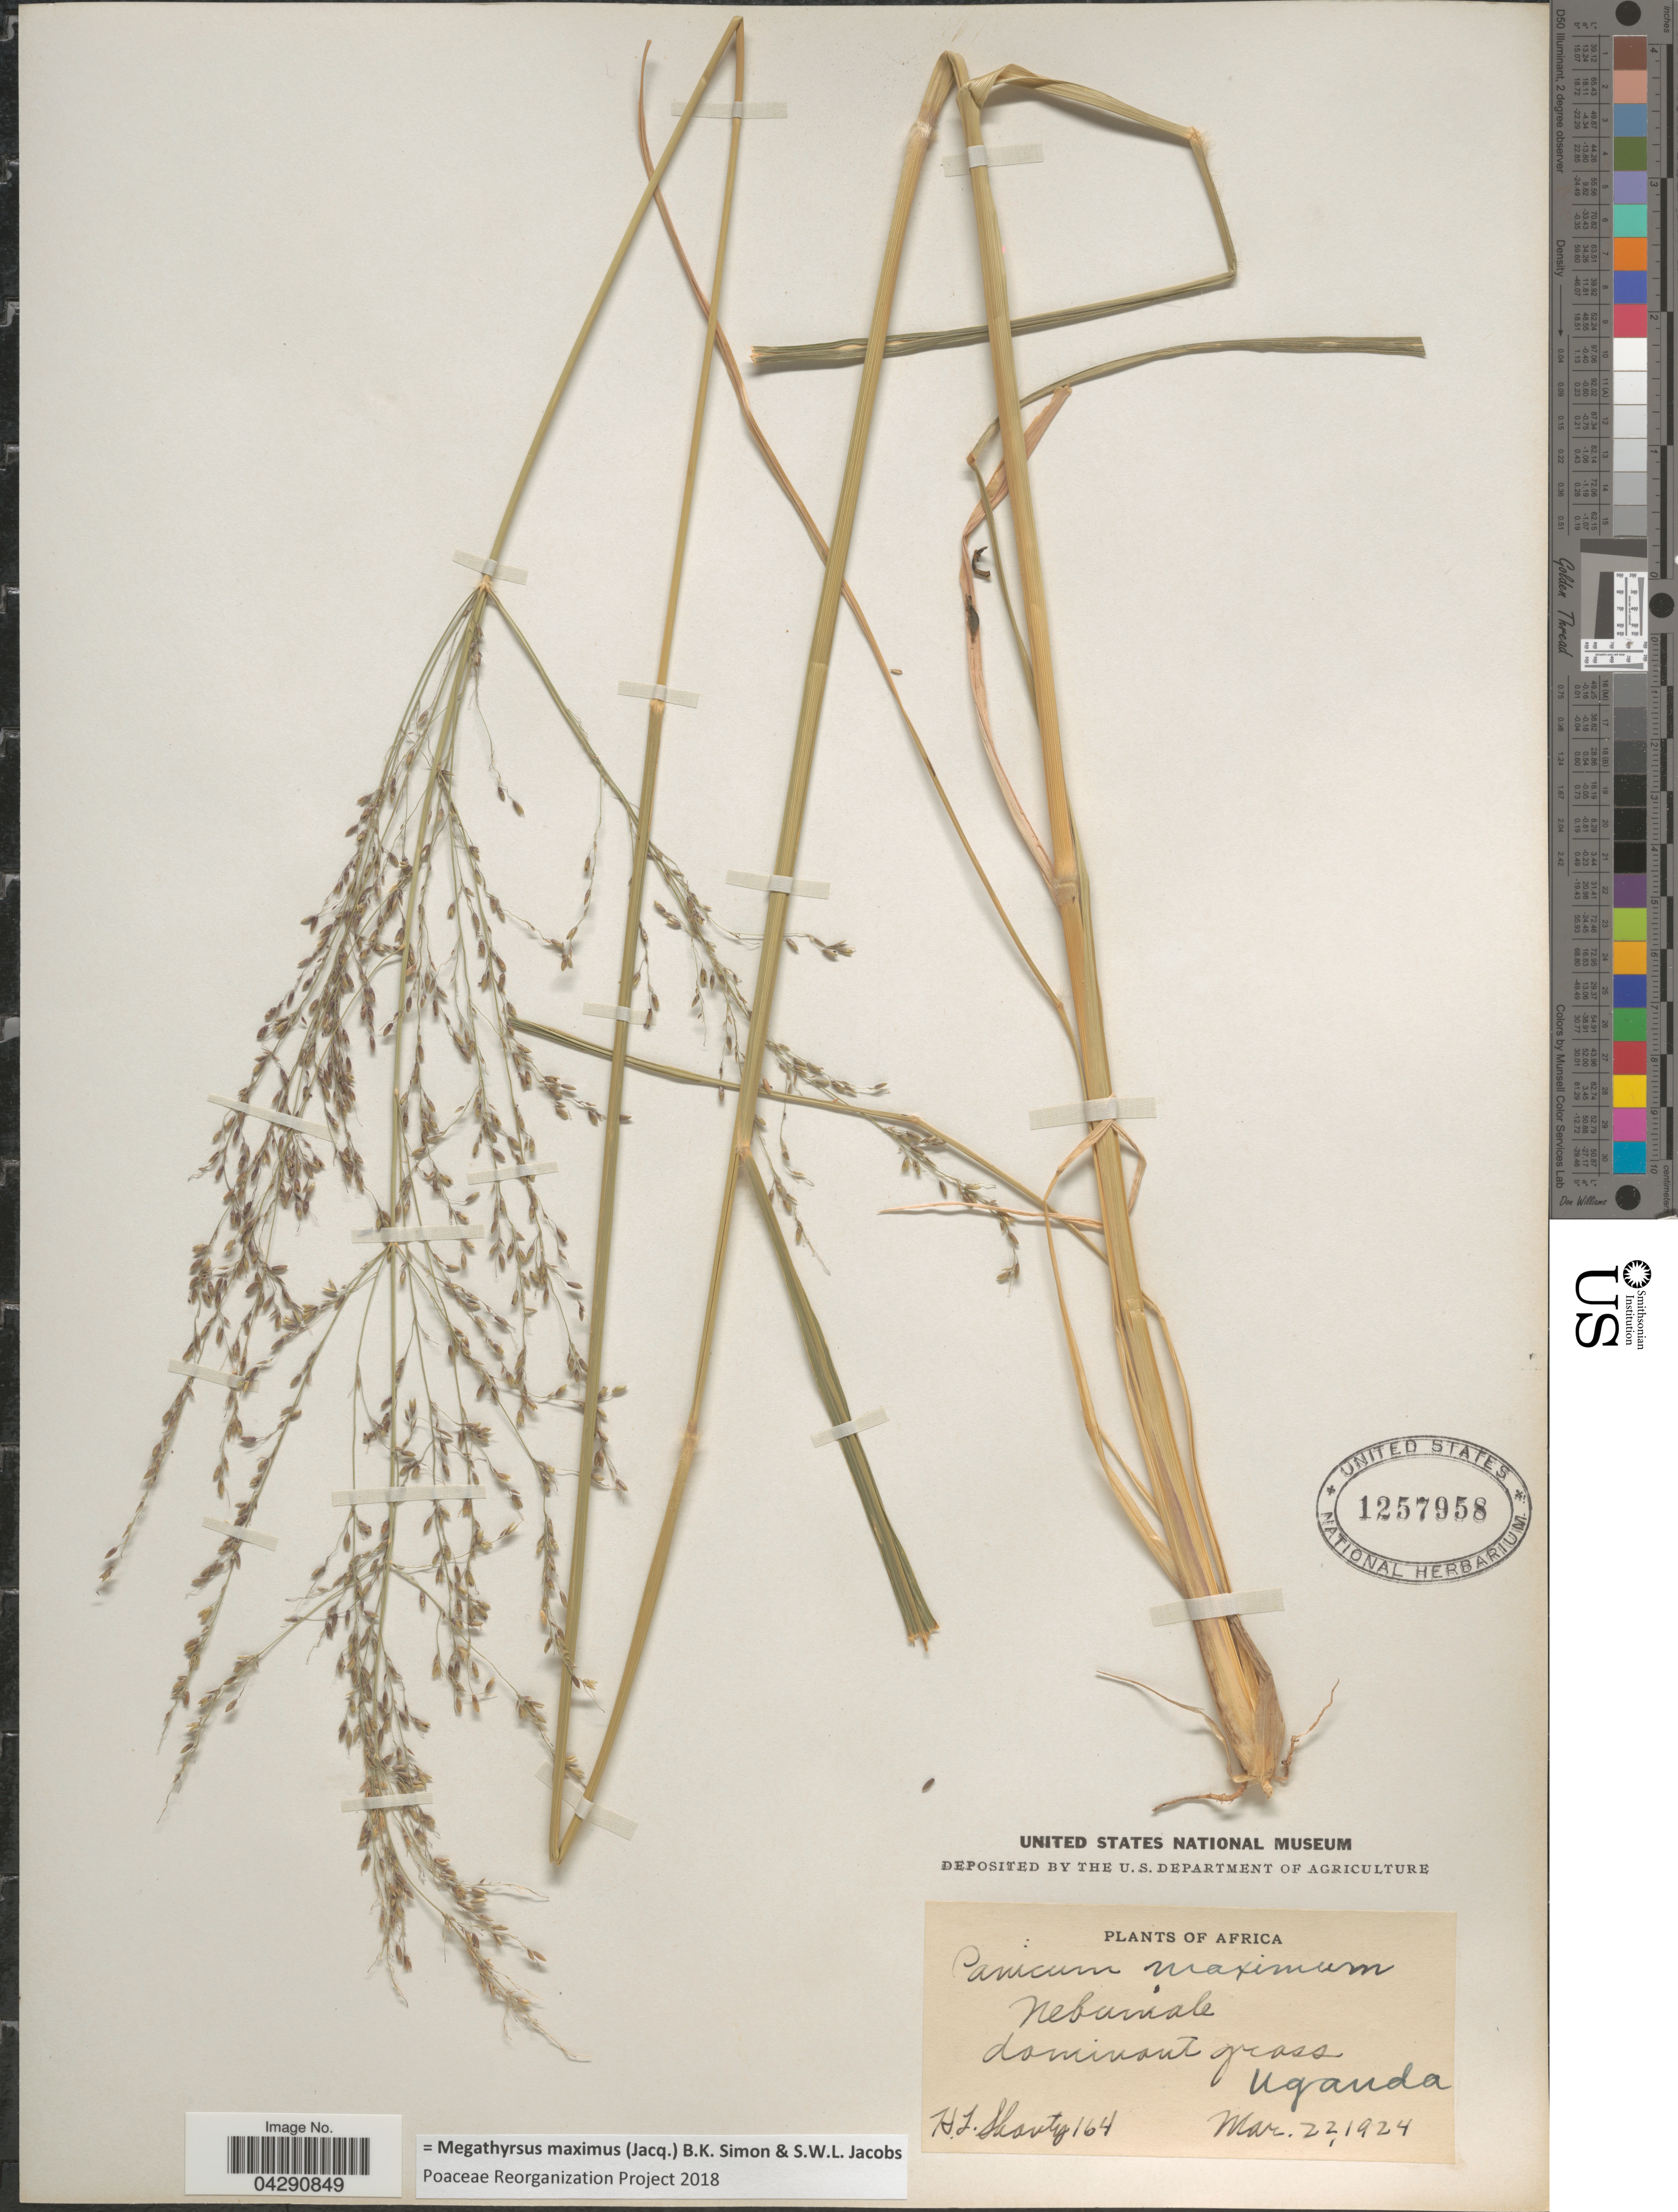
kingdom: Plantae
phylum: Tracheophyta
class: Liliopsida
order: Poales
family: Poaceae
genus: Megathyrsus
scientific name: Megathyrsus maximus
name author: (Jacq.) B.K. Simon & S.W.L. Jacobs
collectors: H. Shantz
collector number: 164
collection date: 1924-03-22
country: Uganda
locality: Nebumale [unsure placement]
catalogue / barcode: US 1257958